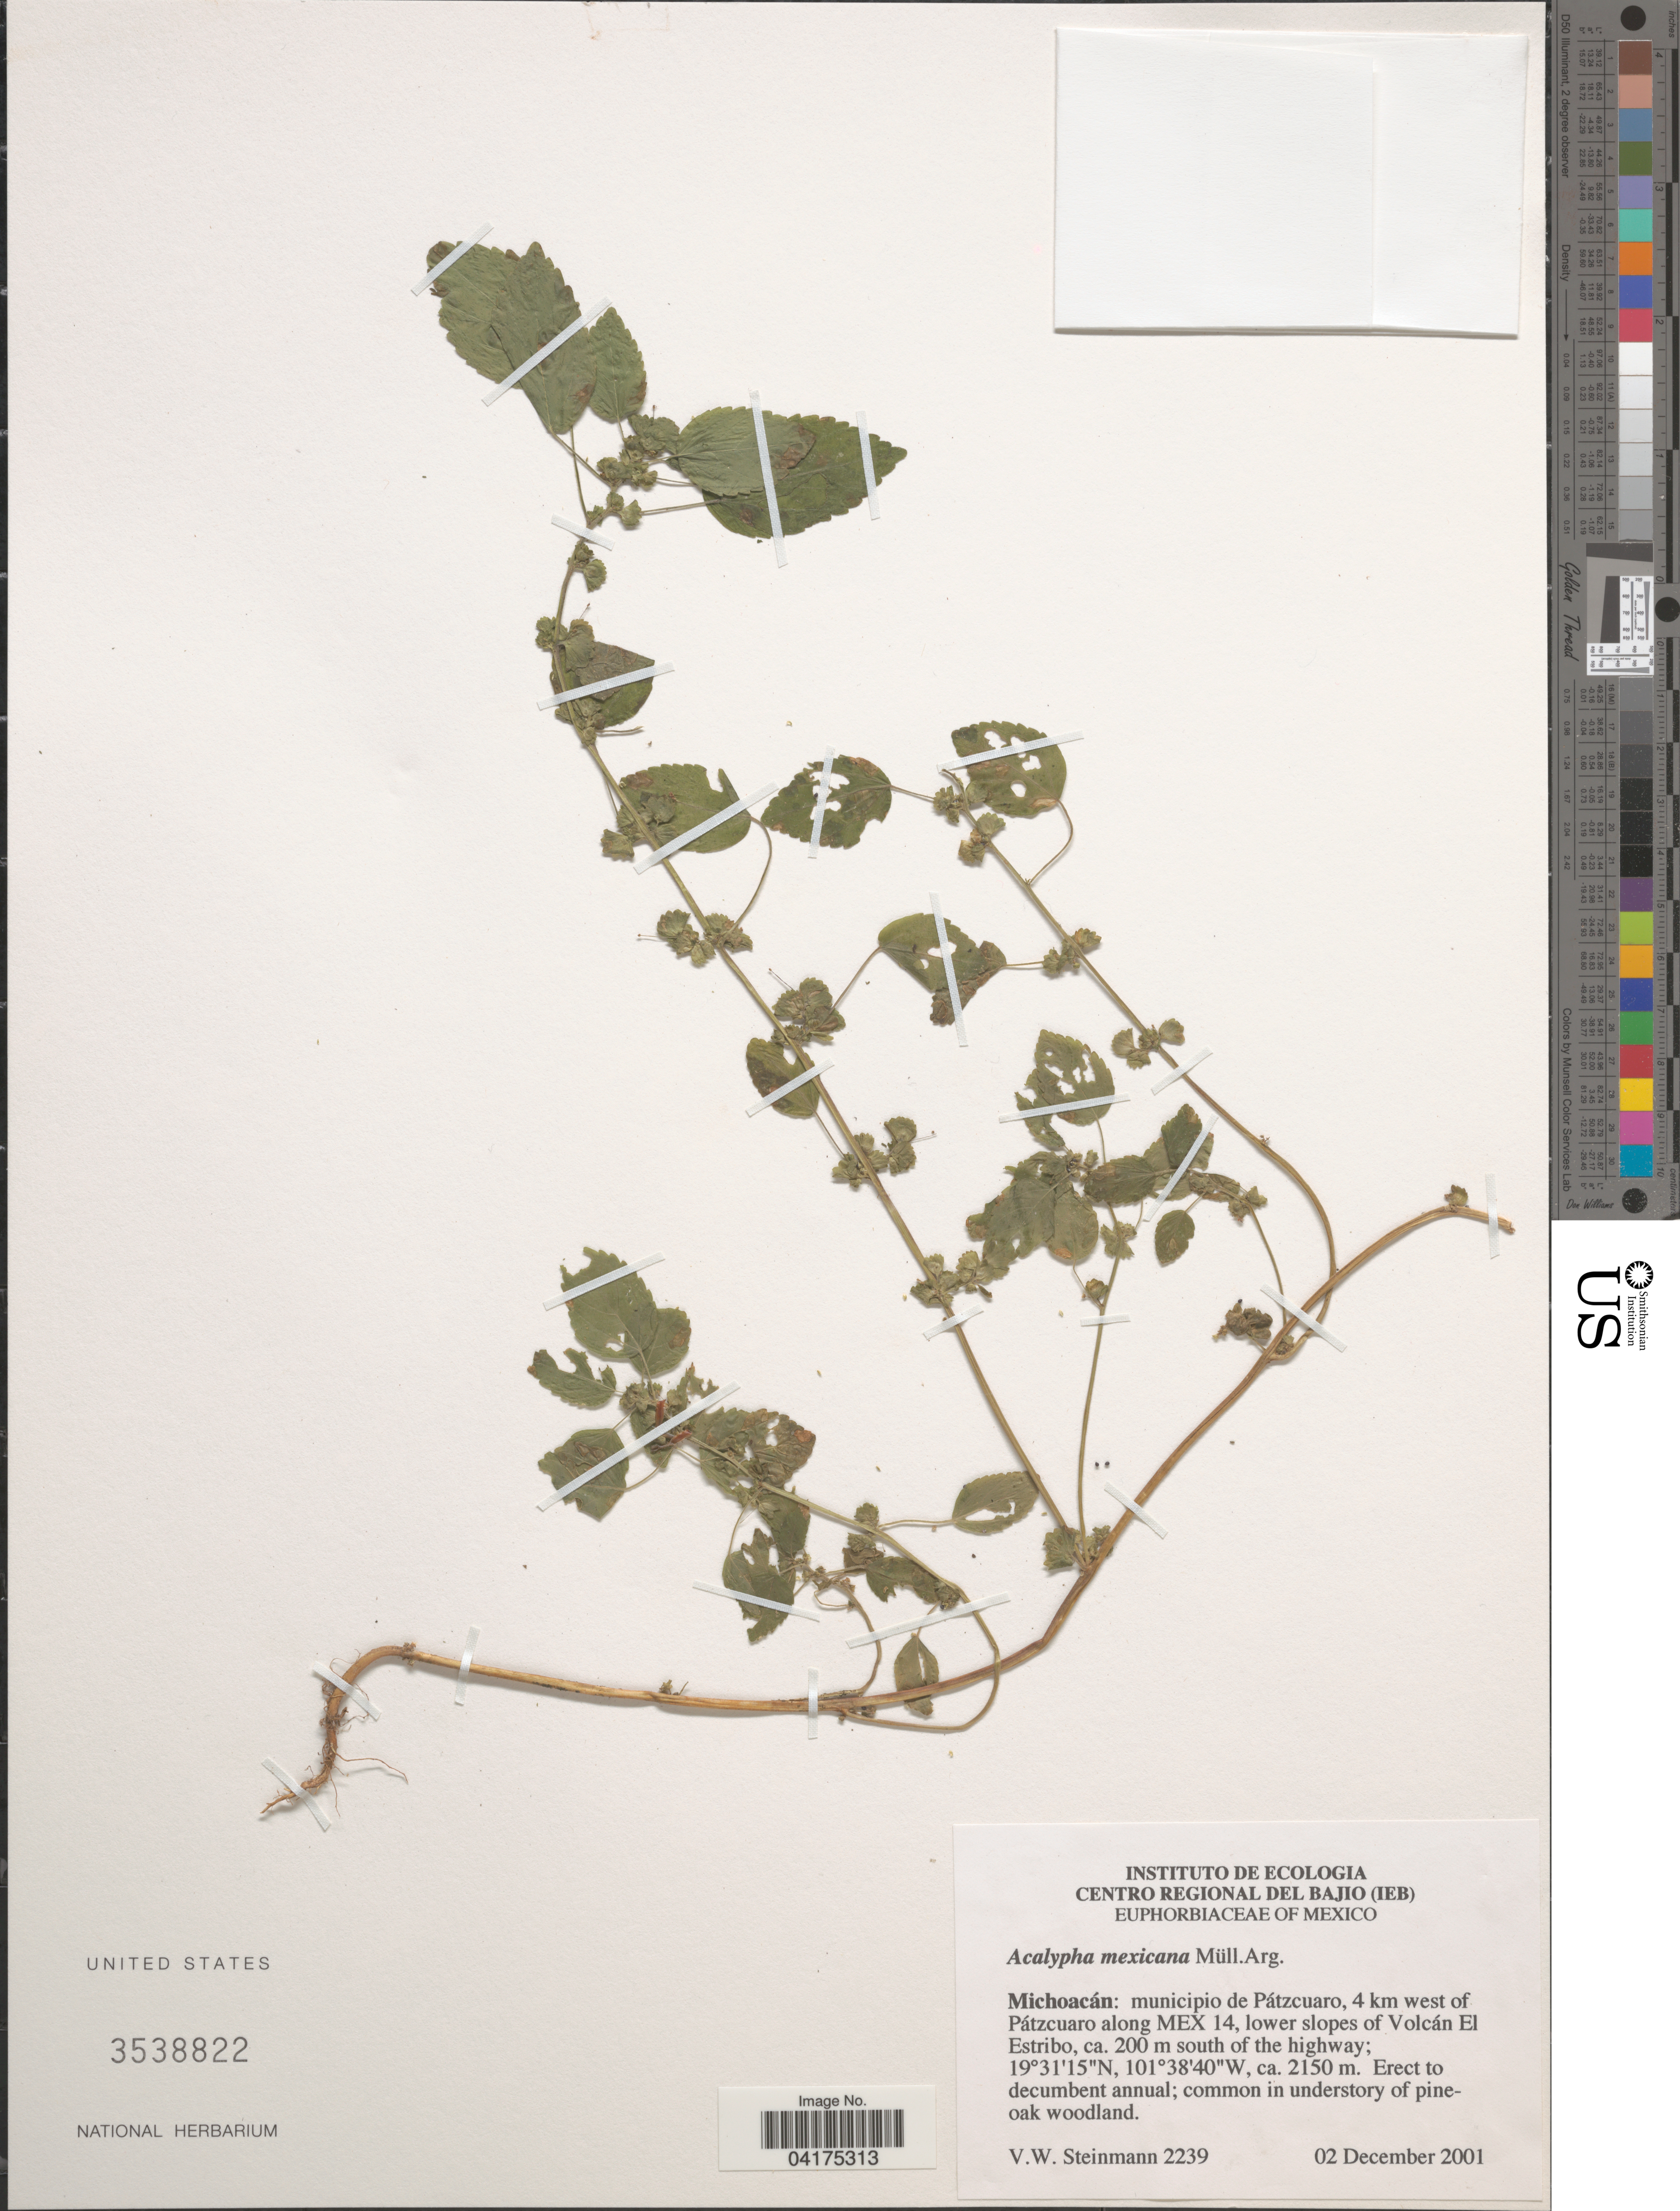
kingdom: Plantae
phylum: Tracheophyta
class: Magnoliopsida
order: Malpighiales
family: Euphorbiaceae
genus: Acalypha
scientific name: Acalypha mexicana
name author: Müll. Arg.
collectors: V. W. Steinmann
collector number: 2239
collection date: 2001-12-02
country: Mexico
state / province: Michoacán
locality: Municipio de Pátzcuaro, 4 km west of Pátzcuaro along MEX 14, lower slopes of Volcán El Estribo, ca. 200 m south of the highway.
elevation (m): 2150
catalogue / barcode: US 3538822